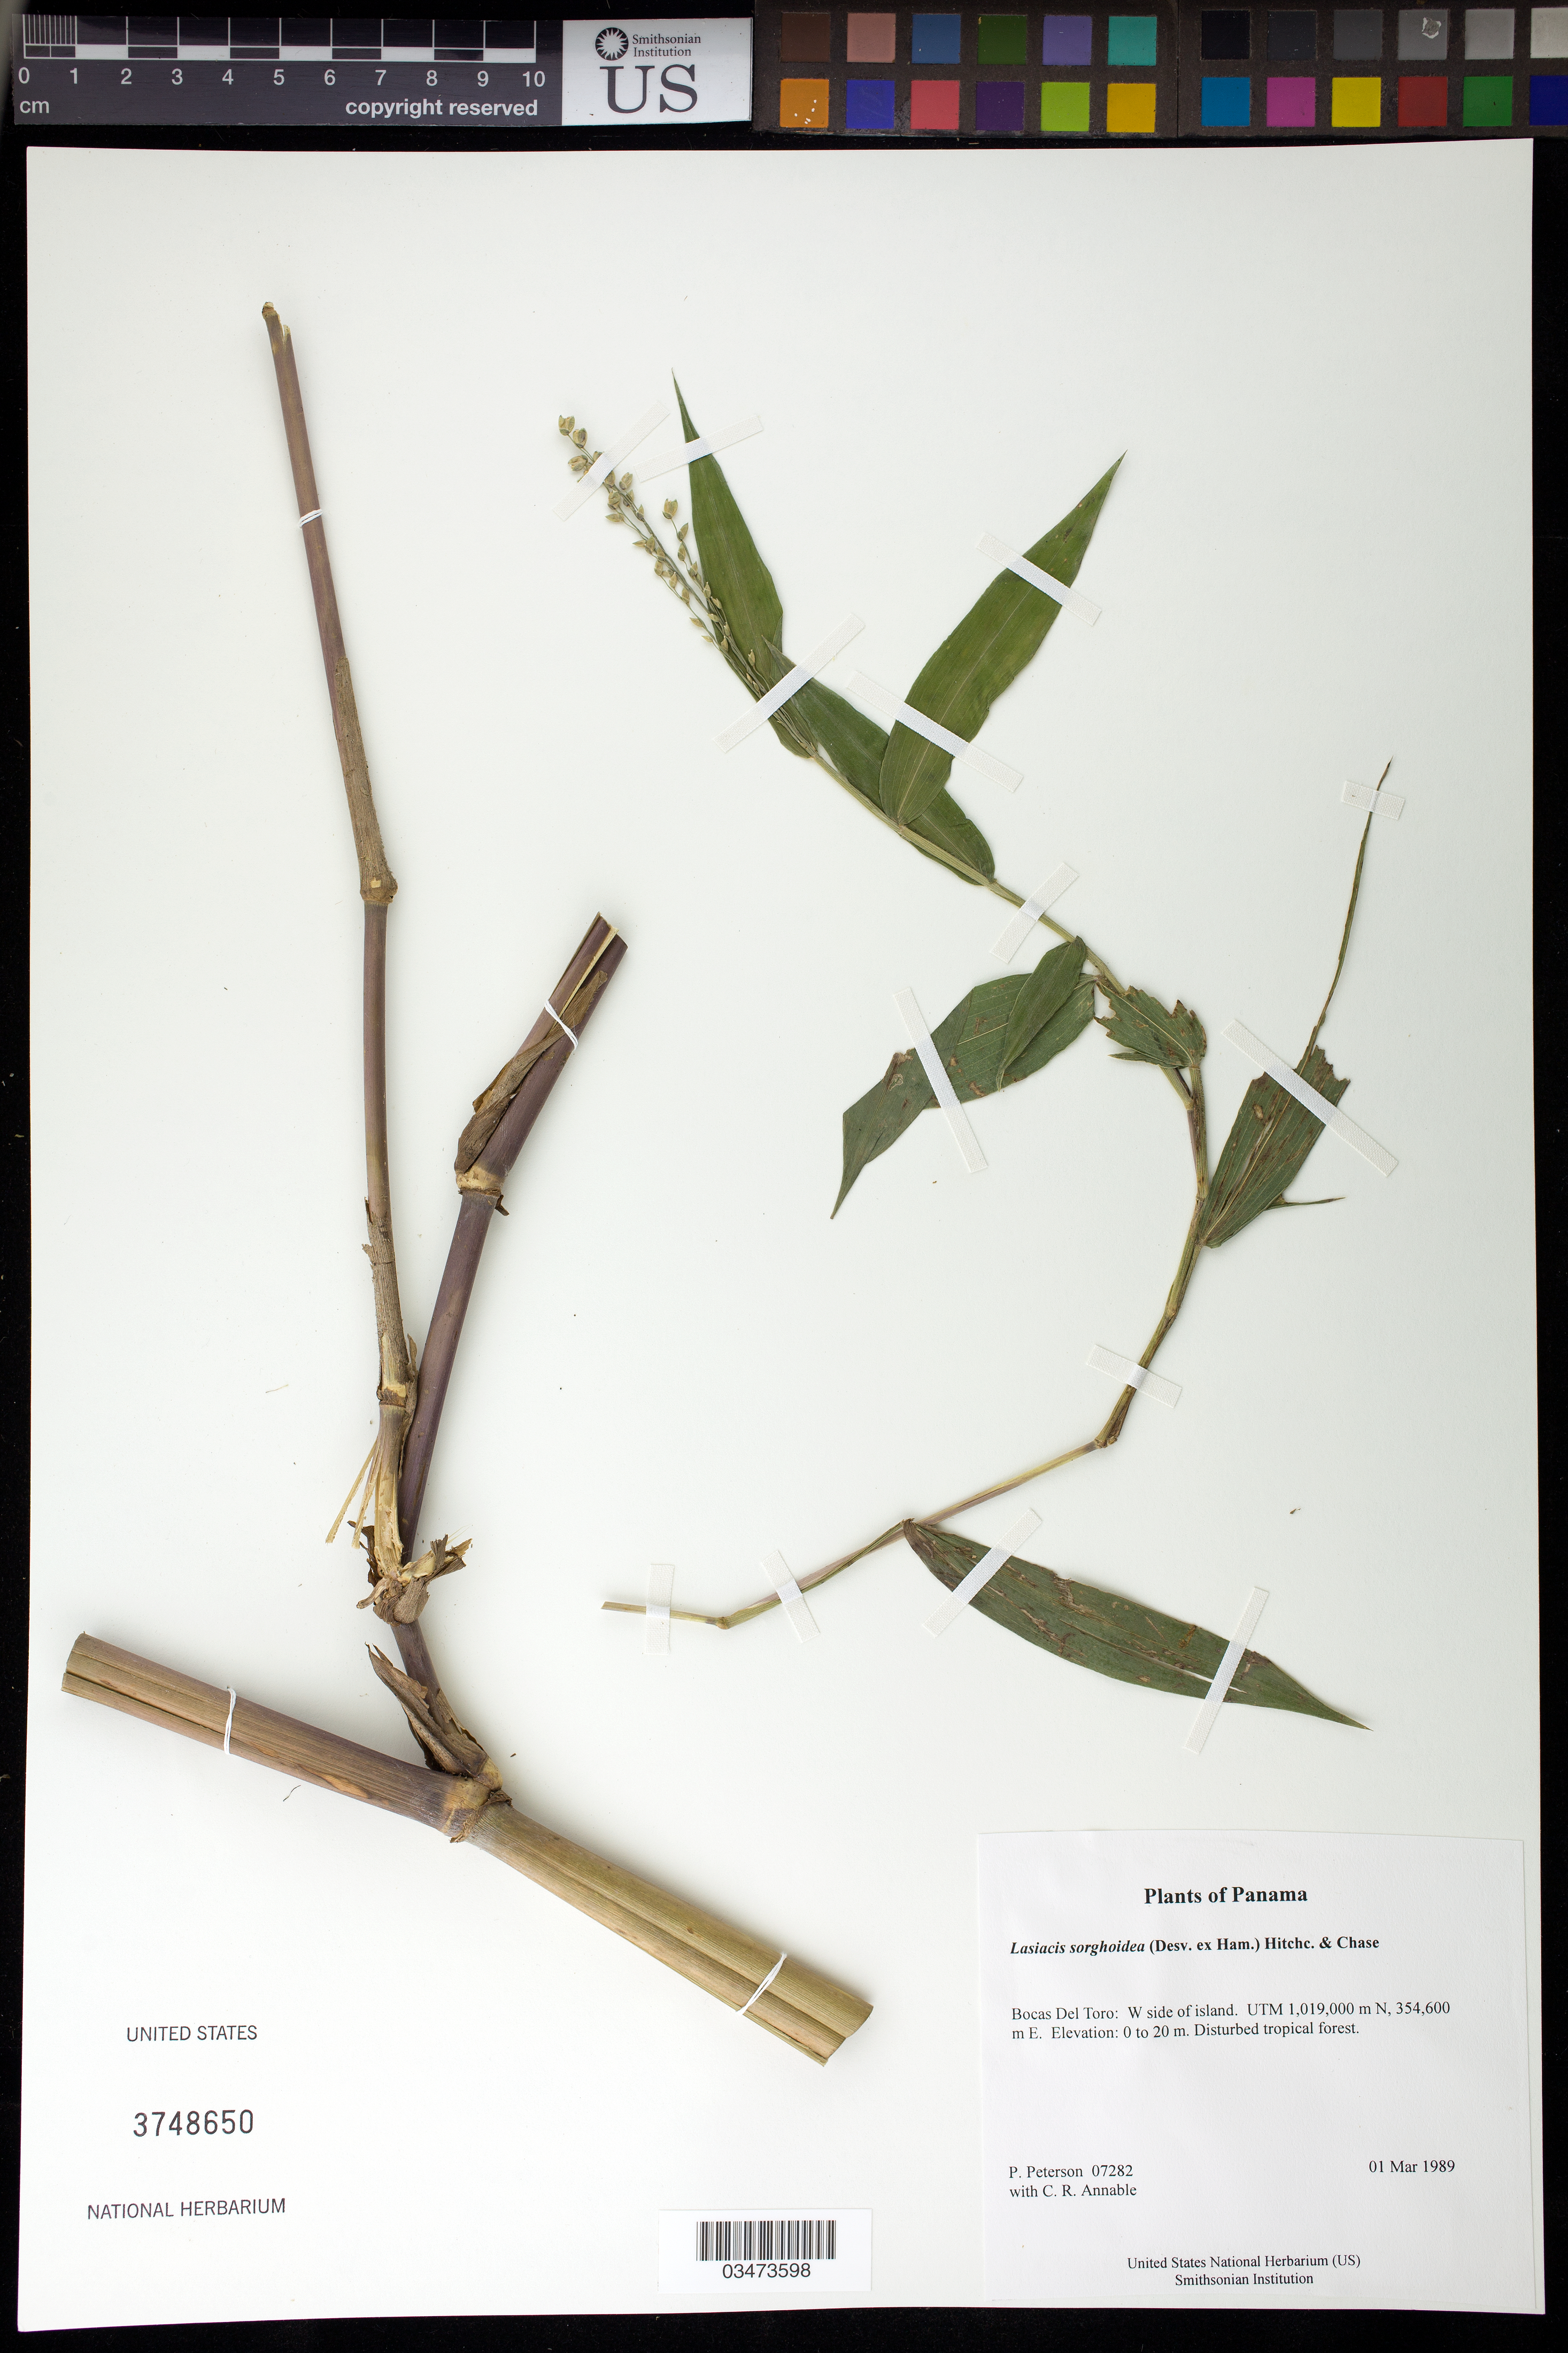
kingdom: Plantae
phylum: Tracheophyta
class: Liliopsida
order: Poales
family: Poaceae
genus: Lasiacis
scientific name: Lasiacis sorghoidea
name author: (Desv. ex Ham.) Hitchc. & Chase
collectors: P. M. Peterson & C. R. Annable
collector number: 07282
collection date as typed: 01 Mar 1989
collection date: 1989-03-01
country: Panama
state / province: Bocas del Toro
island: Cayo Roldan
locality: W side of island. UTM 1,019,000 m N, 354,600 m E.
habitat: Disturbed tropical forest.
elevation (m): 0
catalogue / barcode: US 3748650